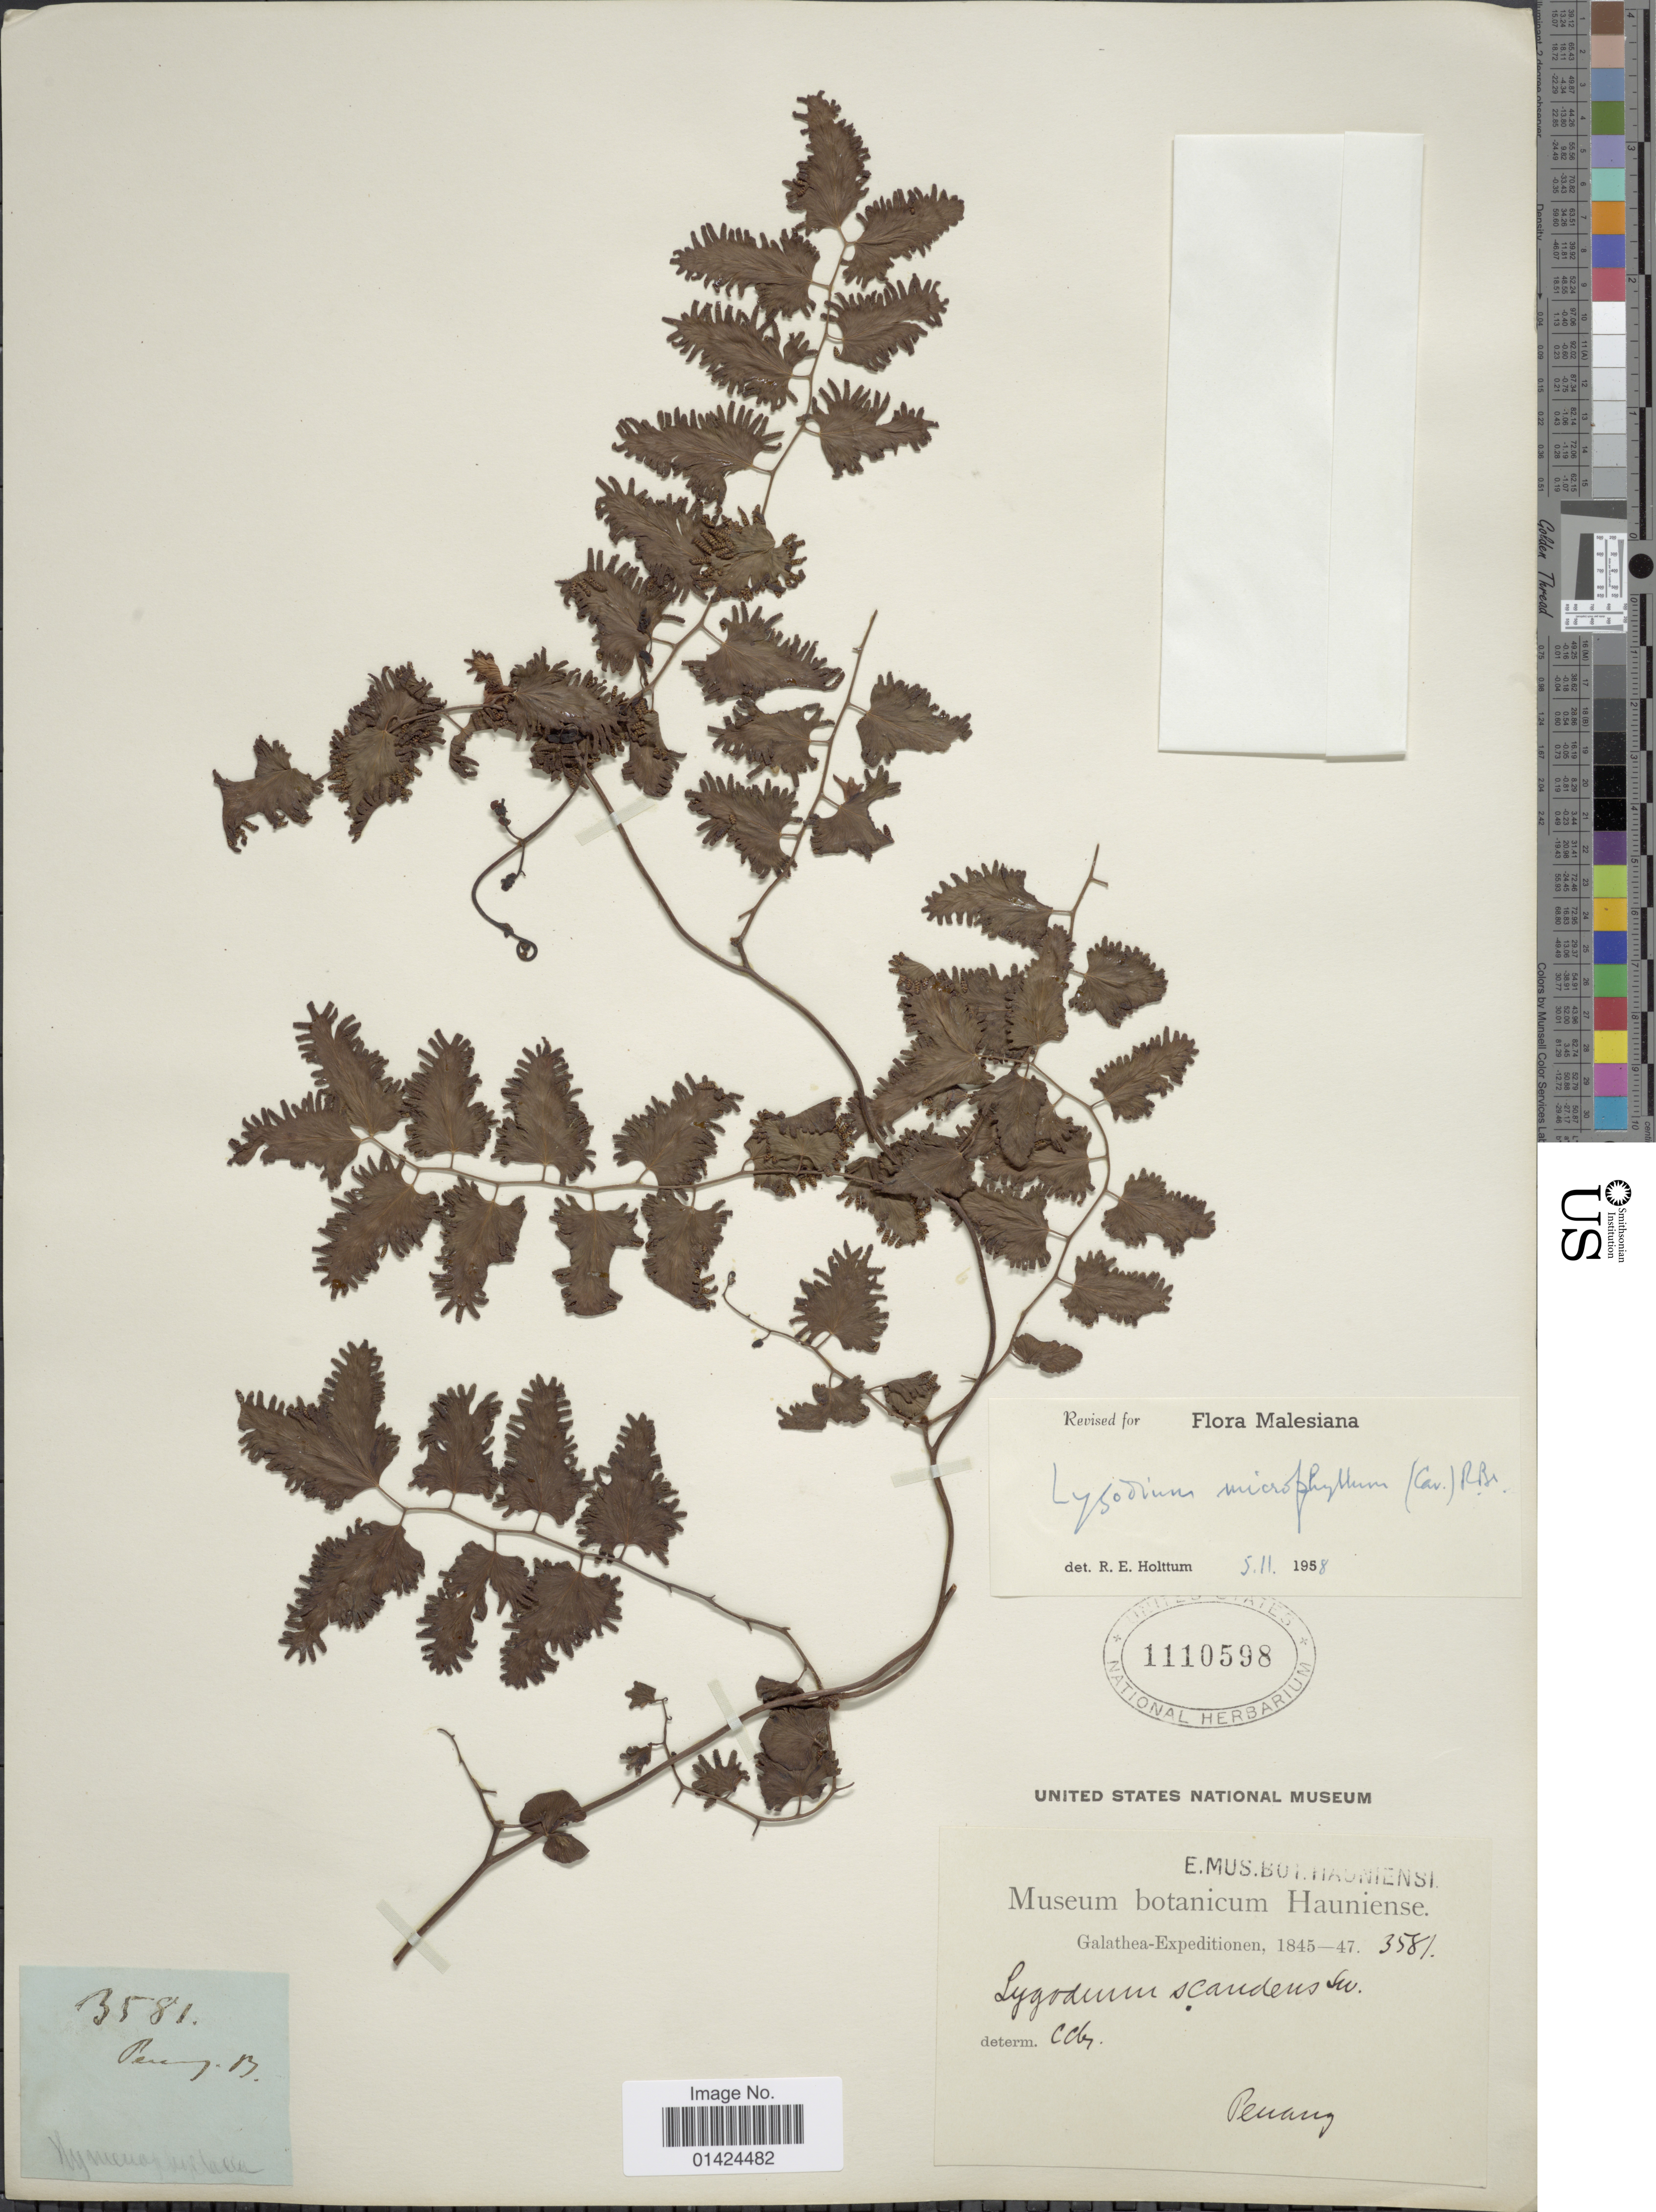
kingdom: Plantae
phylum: Tracheophyta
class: Polypodiopsida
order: Schizaeales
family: Lygodiaceae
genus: Lygodium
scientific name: Lygodium microphyllum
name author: (Cav.) R. Br.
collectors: Galathea Expedition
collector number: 3581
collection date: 1845/1847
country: Malaysia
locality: Penang.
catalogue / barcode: US 1110598